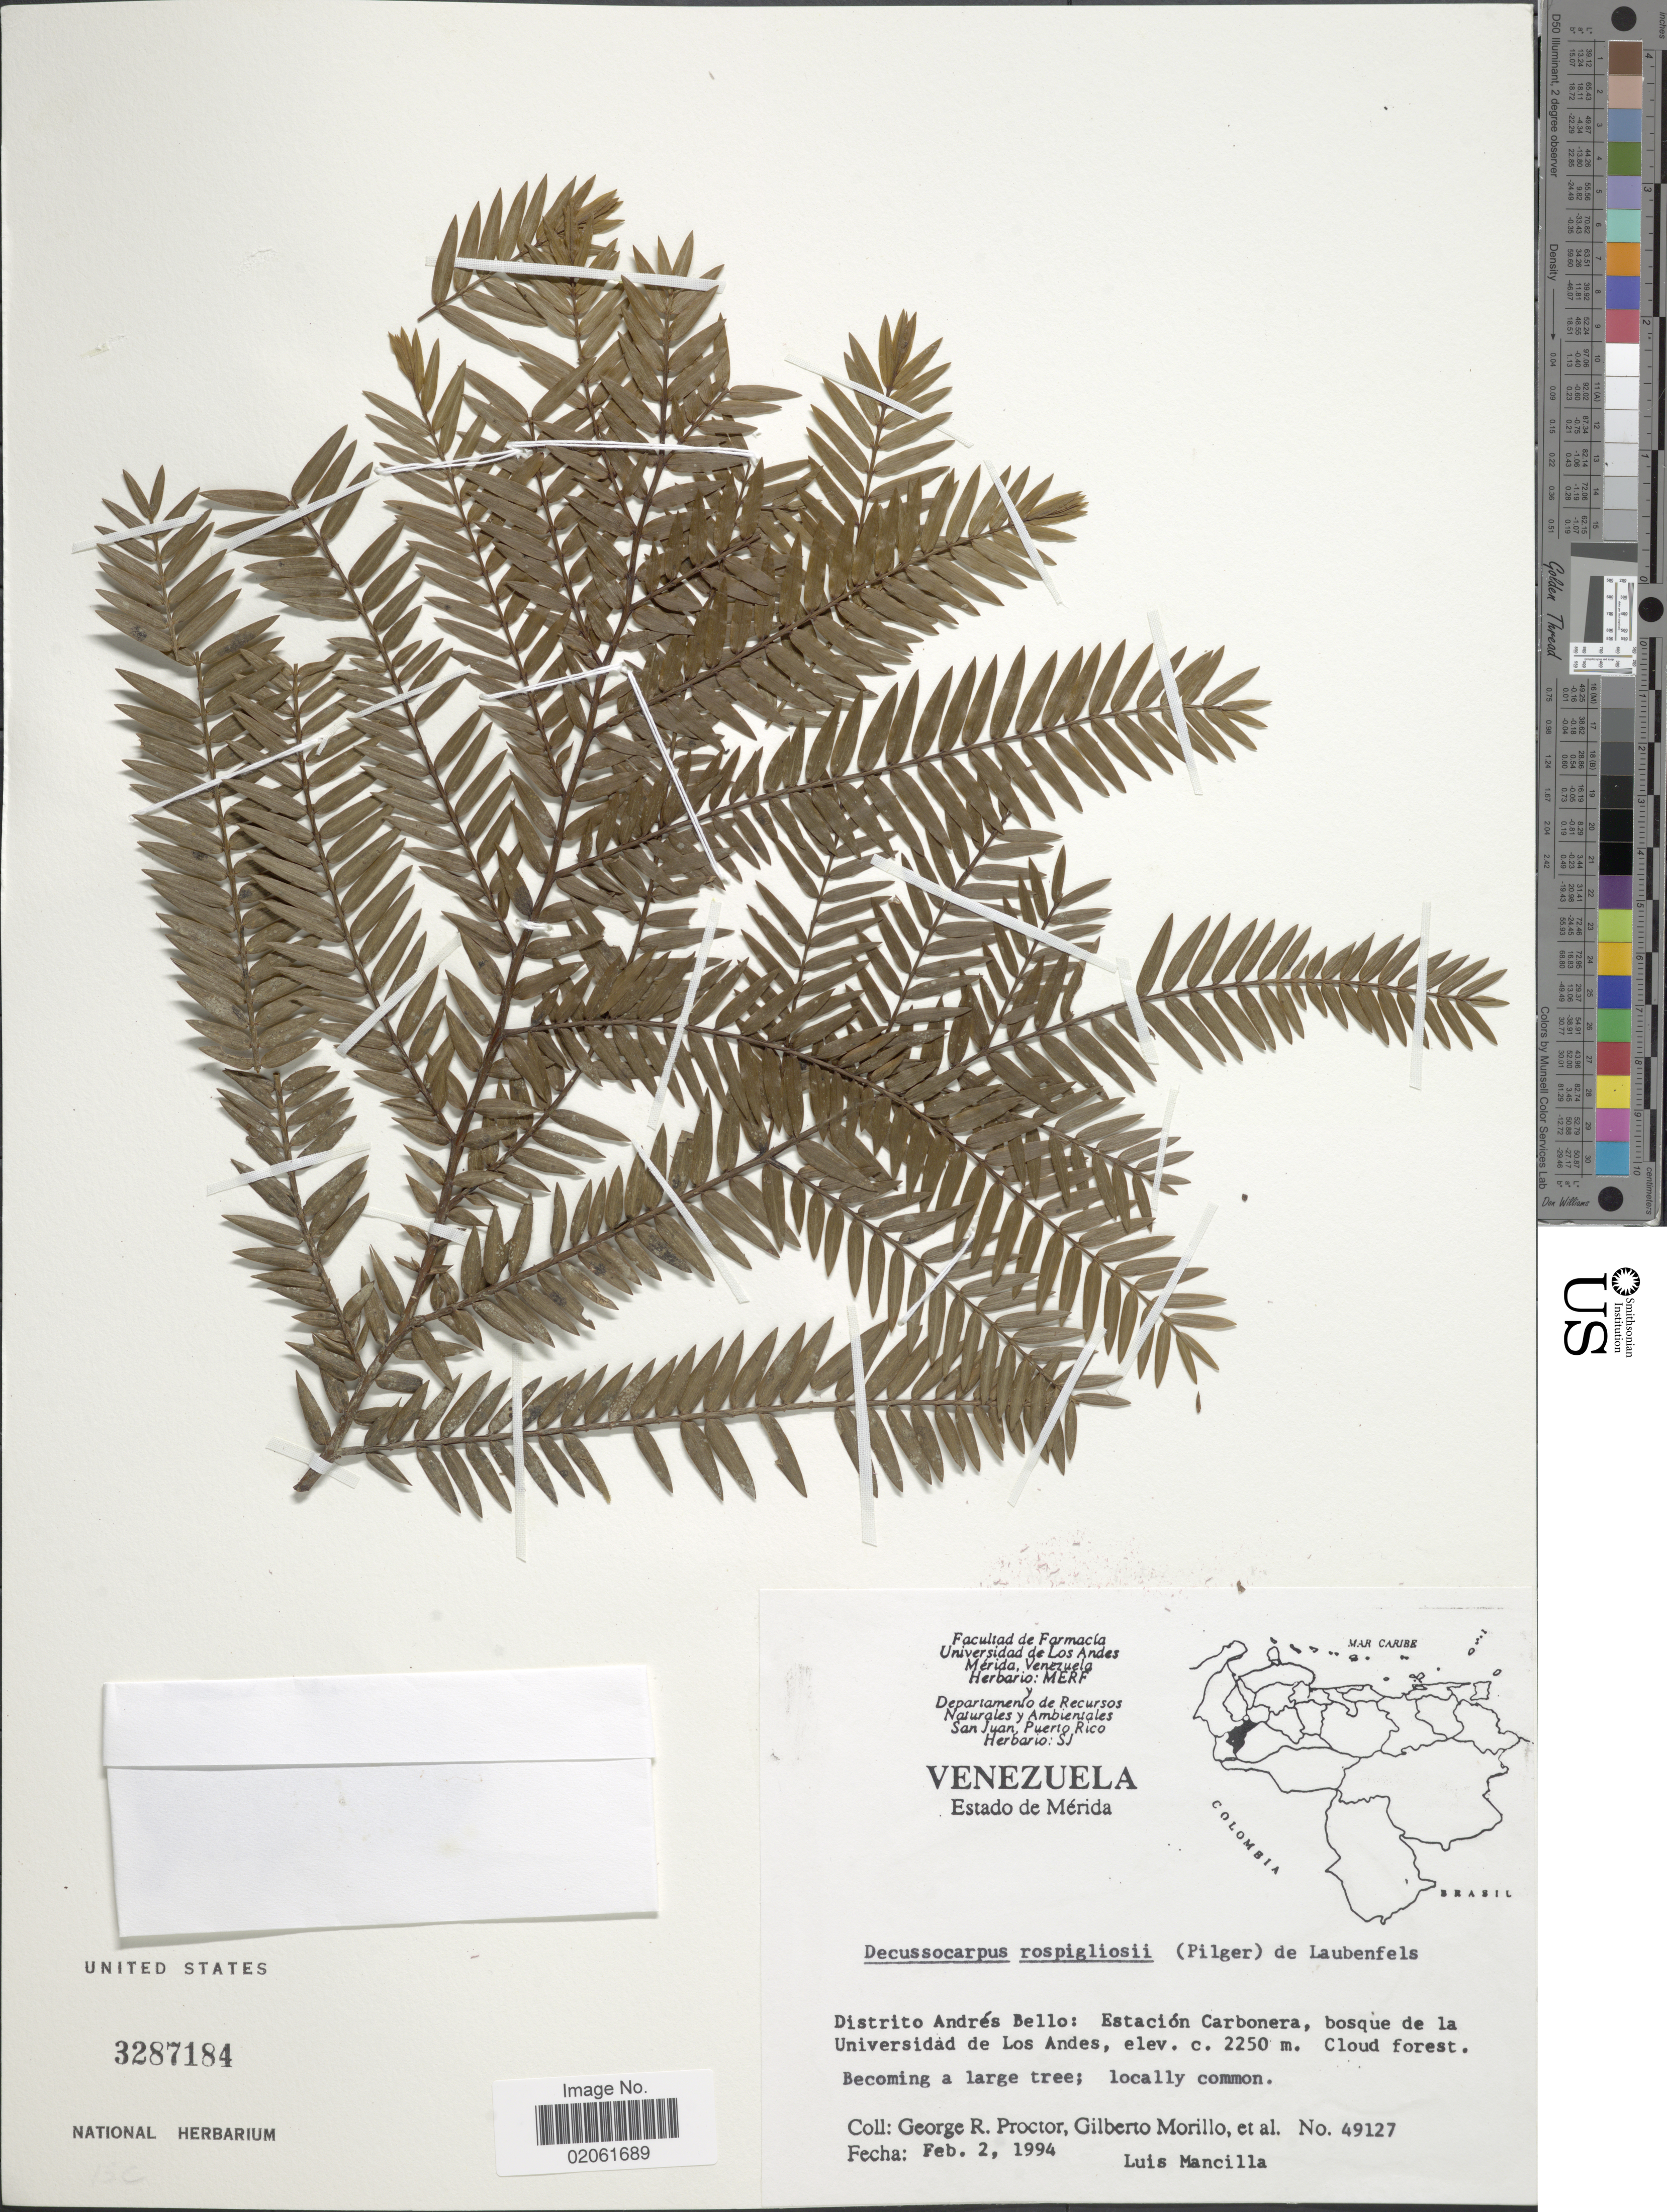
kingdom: Plantae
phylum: Tracheophyta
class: Pinopsida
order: Pinales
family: Podocarpaceae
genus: Podocarpus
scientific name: Podocarpus rospigliosii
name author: Pilg.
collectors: G. R. Proctor, G. N. Morillo & et al.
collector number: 49127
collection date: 1994-02-02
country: Venezuela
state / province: Mérida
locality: Distrito Andres Bello: Estacion Carbonera, bosque de la Universidad de Los Andes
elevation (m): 2250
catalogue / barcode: US 3287184